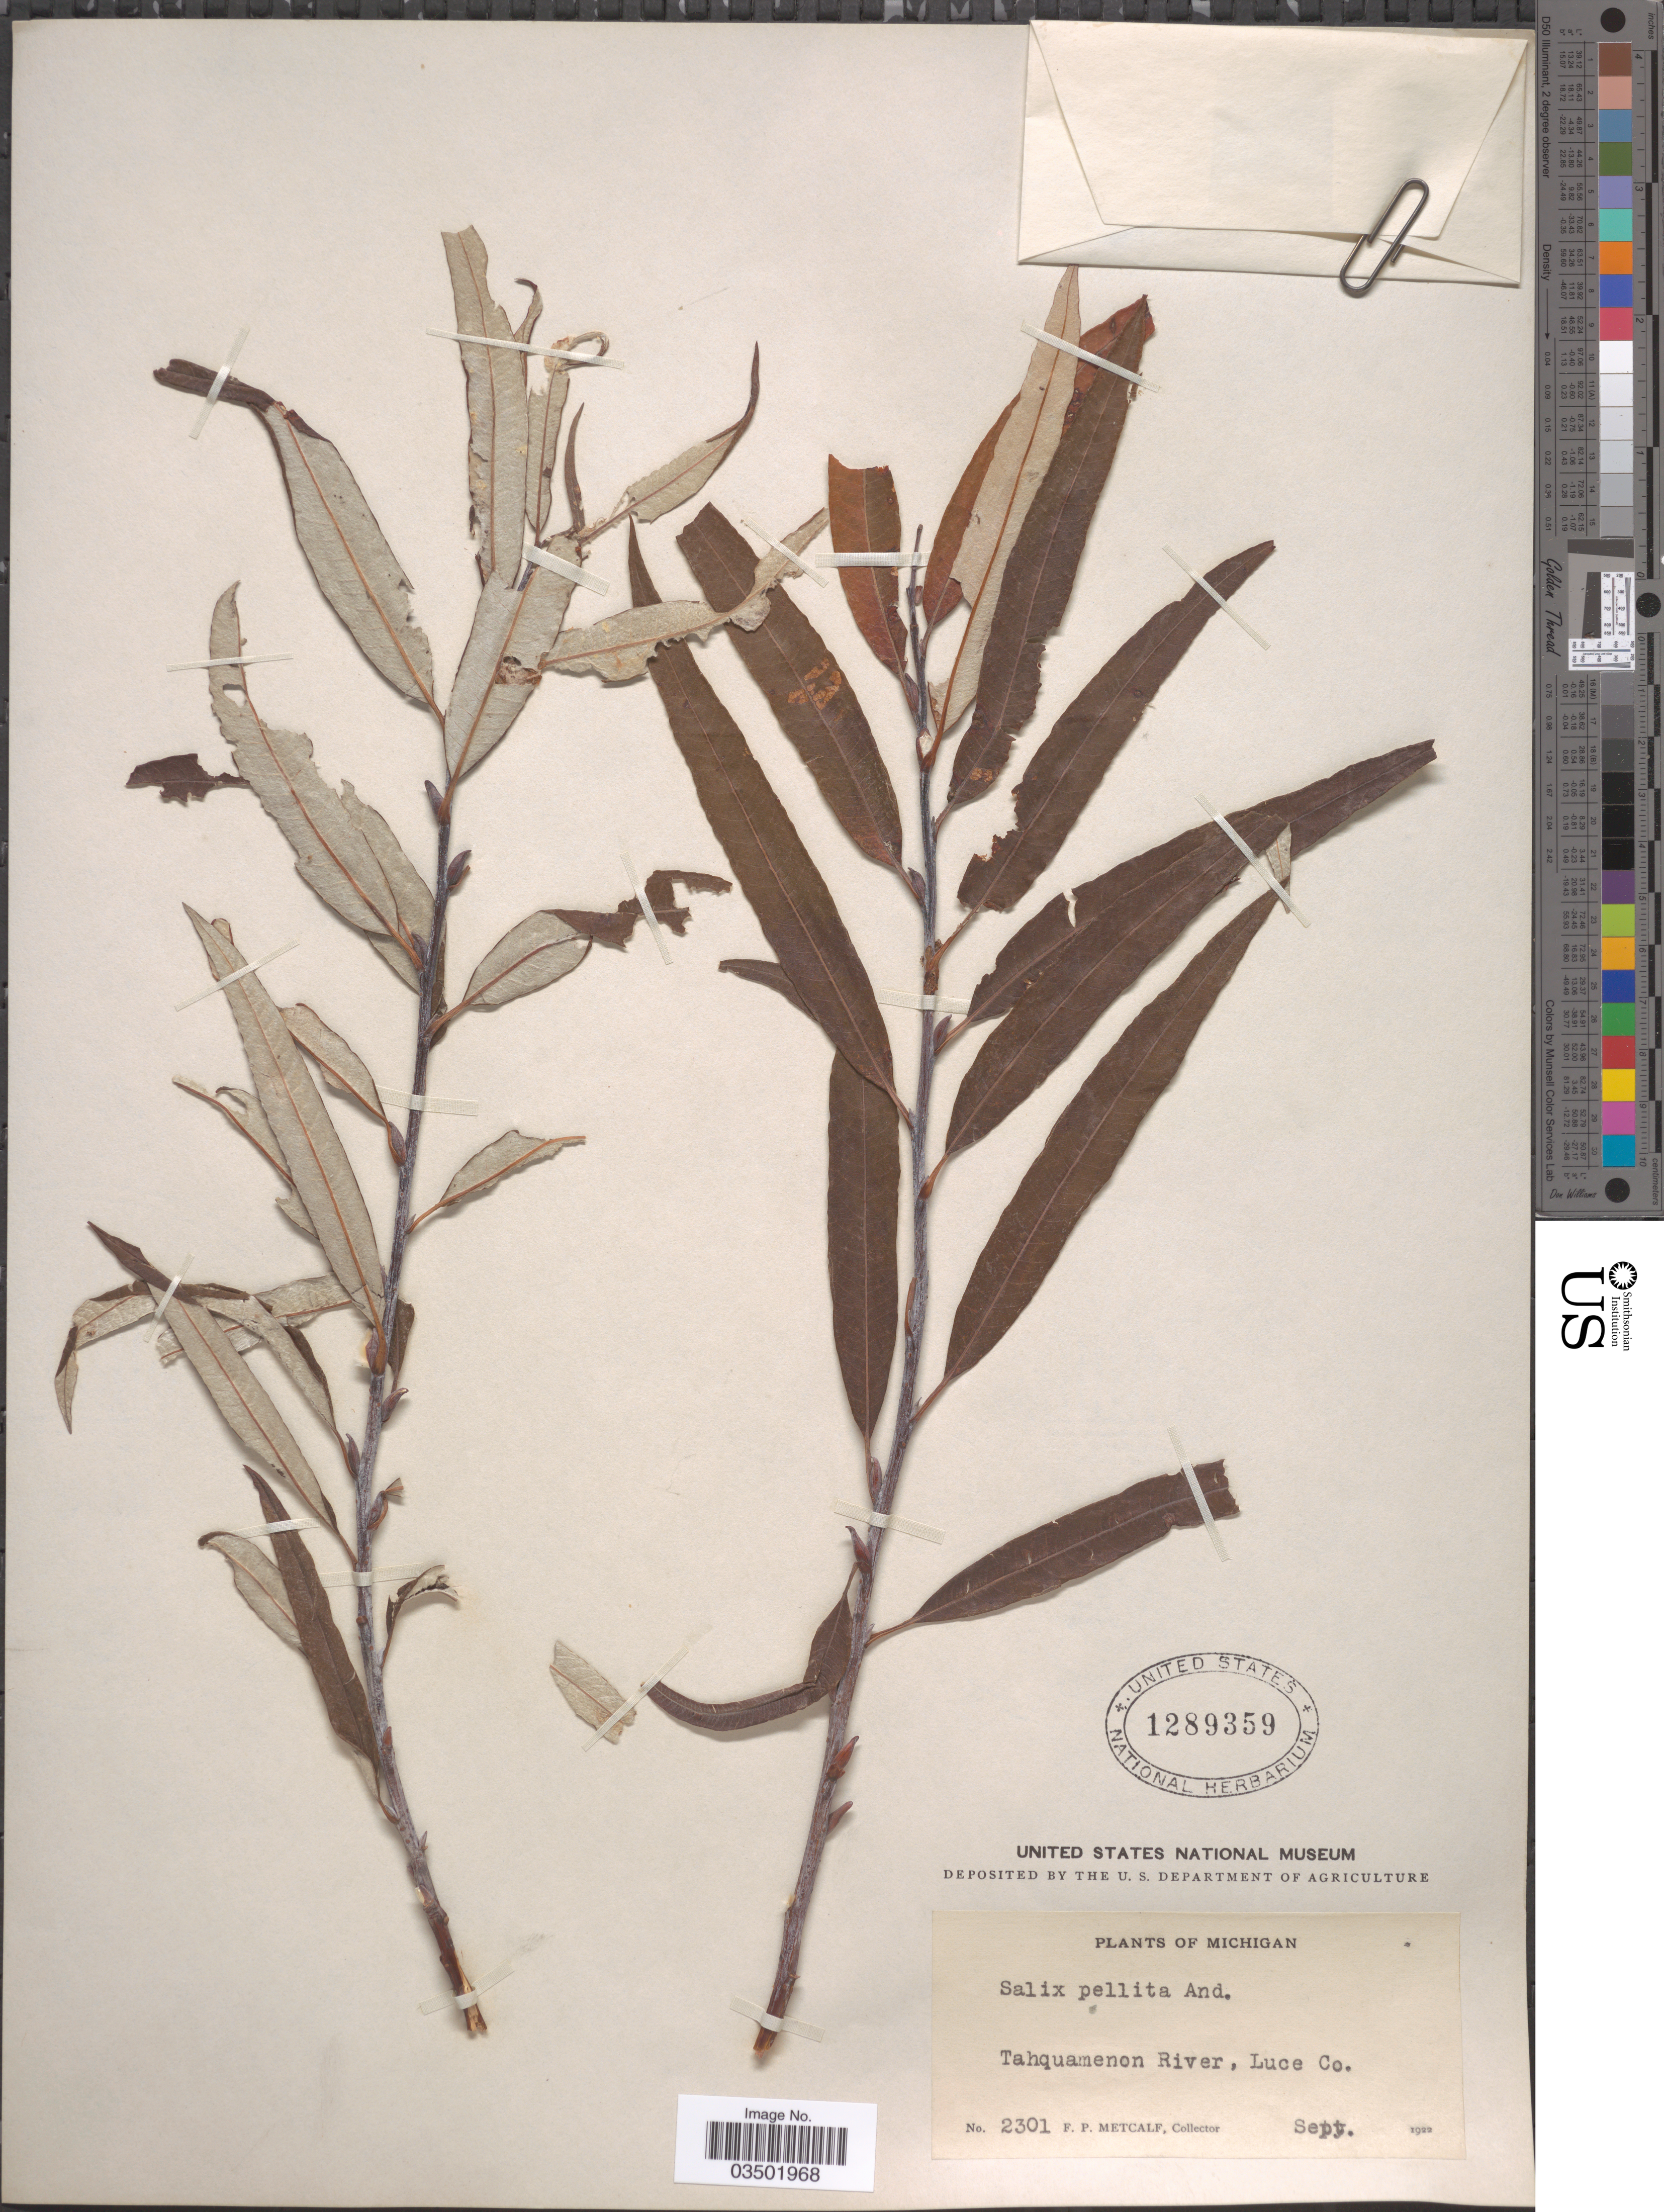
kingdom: Plantae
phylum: Tracheophyta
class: Magnoliopsida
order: Malpighiales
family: Salicaceae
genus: Salix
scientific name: Salix pellita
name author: (Andersson) Bebb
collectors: R. D. Metcalf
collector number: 2301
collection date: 1922-09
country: United States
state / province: Michigan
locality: Tahquamenon River, Luce Co.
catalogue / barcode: US 1289359